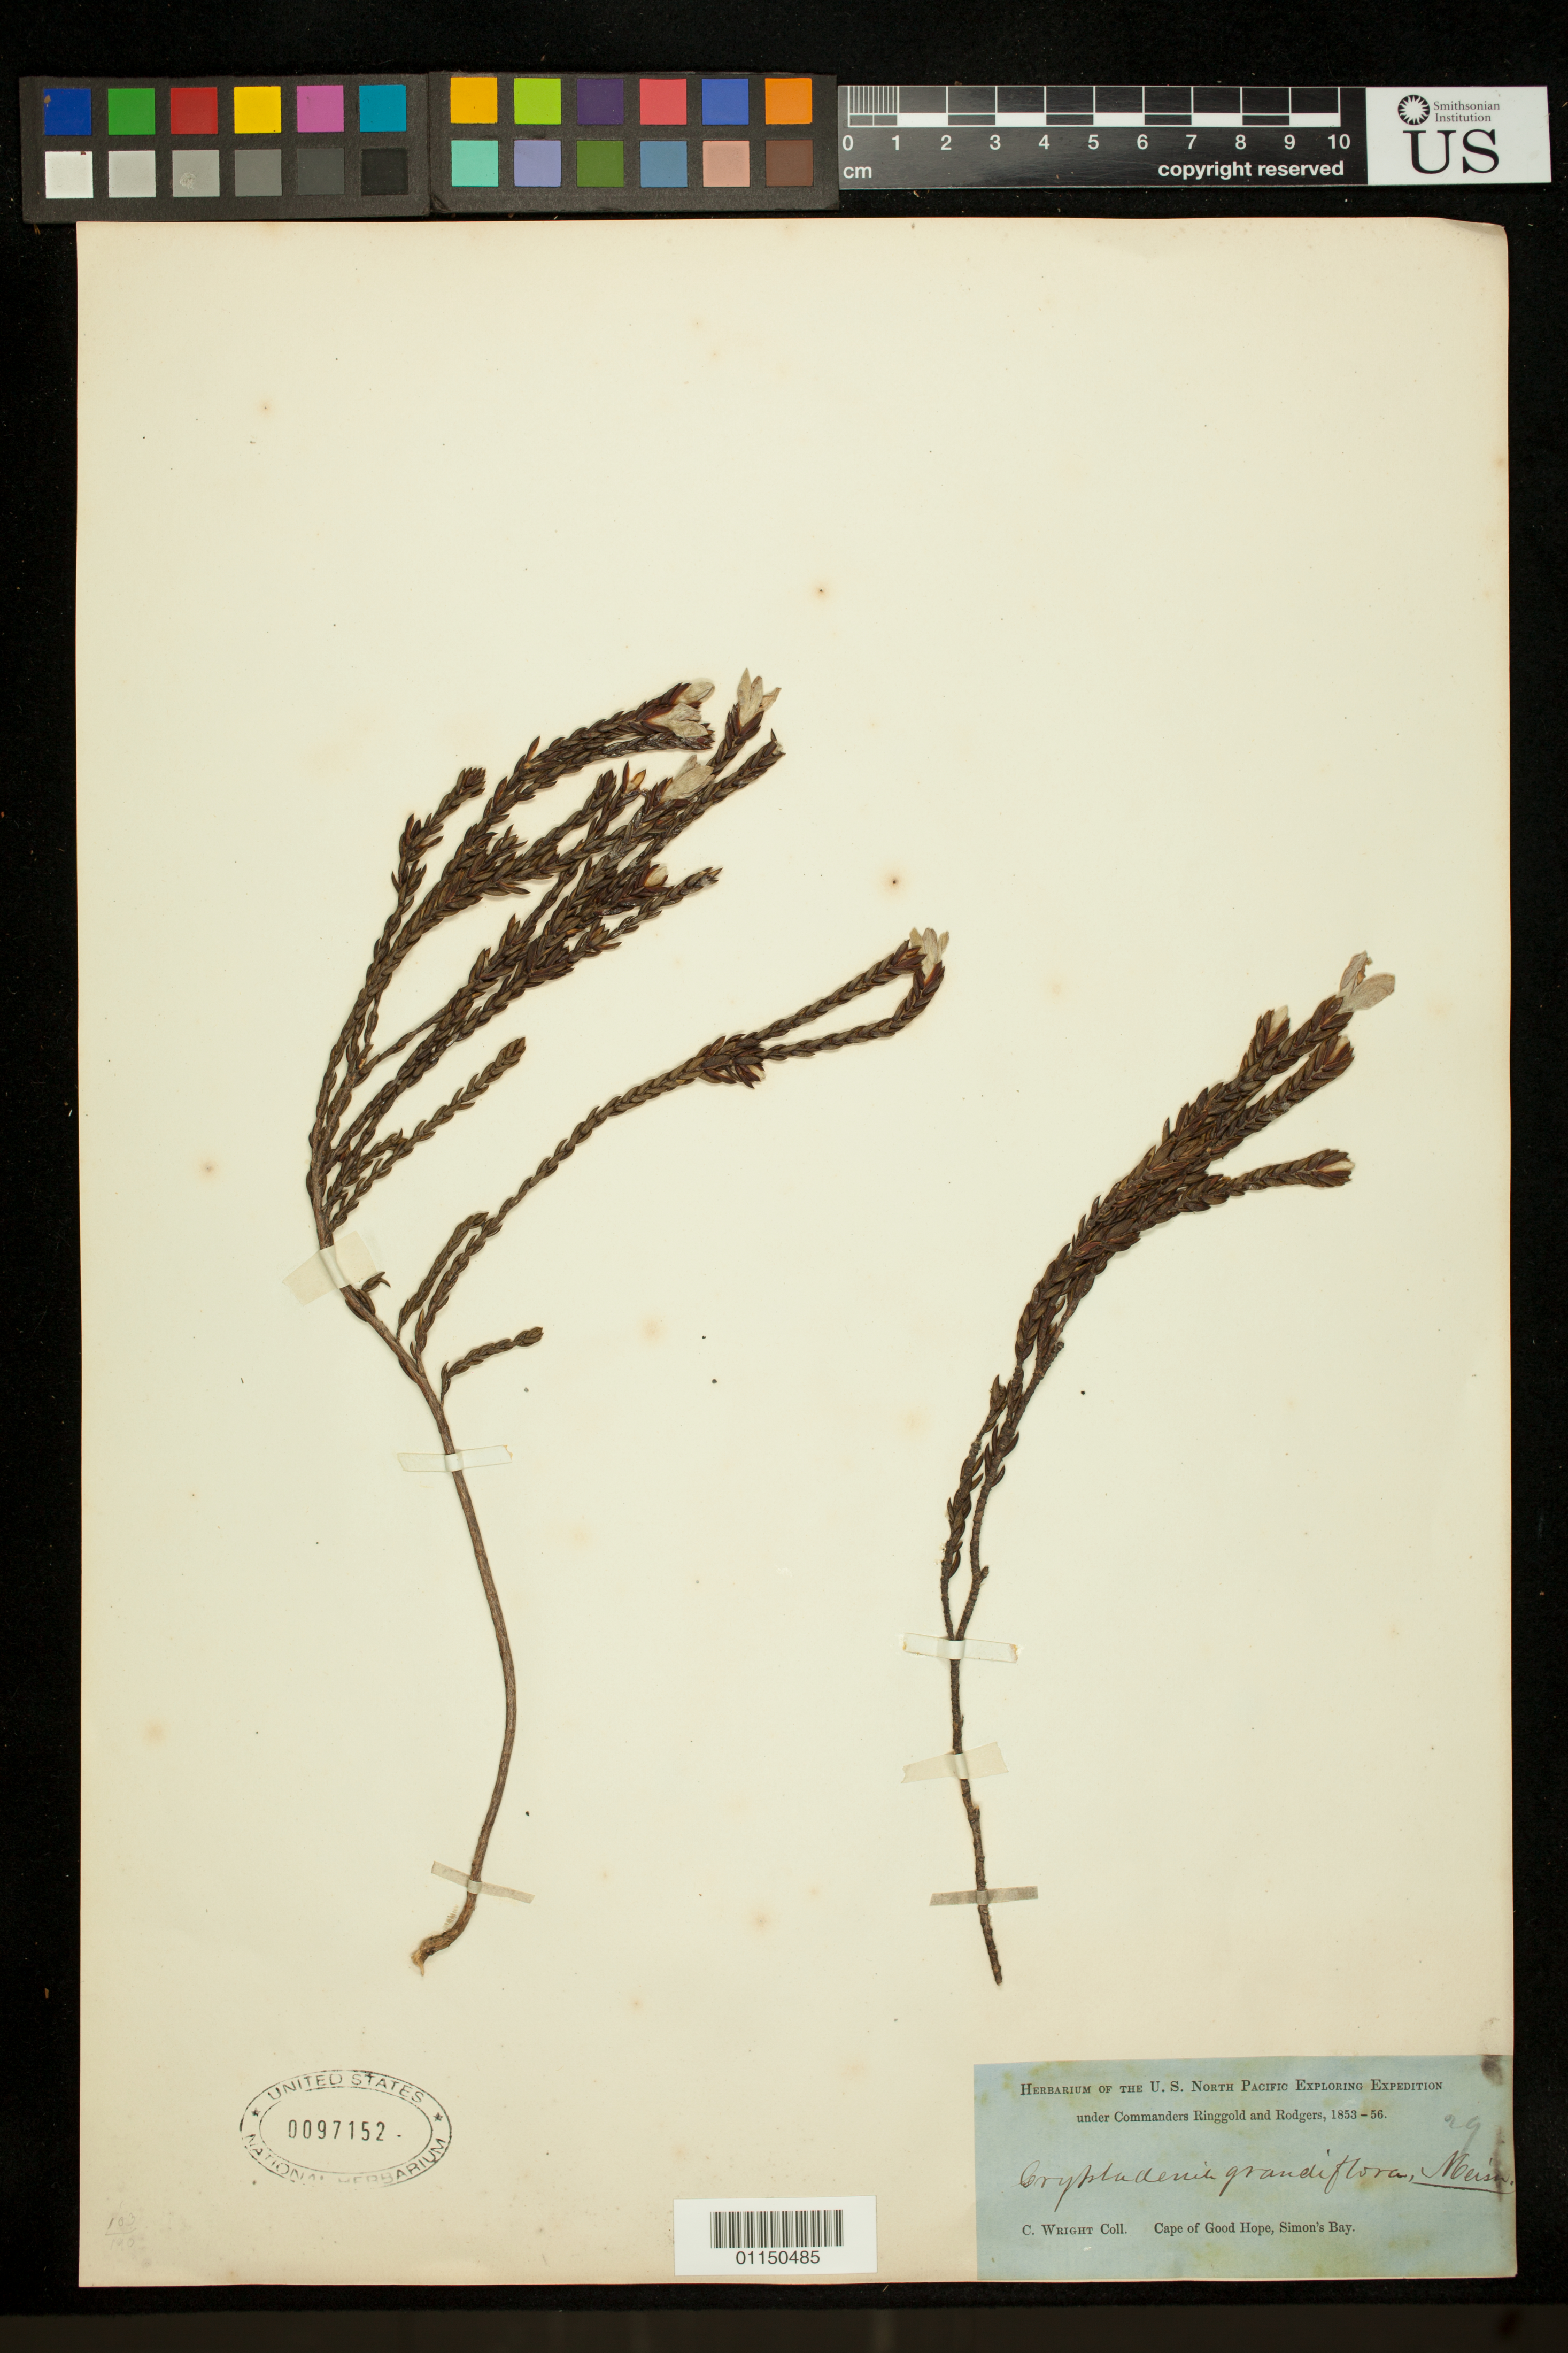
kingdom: Plantae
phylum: Tracheophyta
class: Magnoliopsida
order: Malvales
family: Thymelaeaceae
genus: Cryptadenia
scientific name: Cryptadenia grandiflora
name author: (L. f.) Meisn.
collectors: C. Wright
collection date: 1853/1856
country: South Africa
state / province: Western Cape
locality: Cape of Good Hope, Simon's Bay.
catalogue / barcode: US 97152